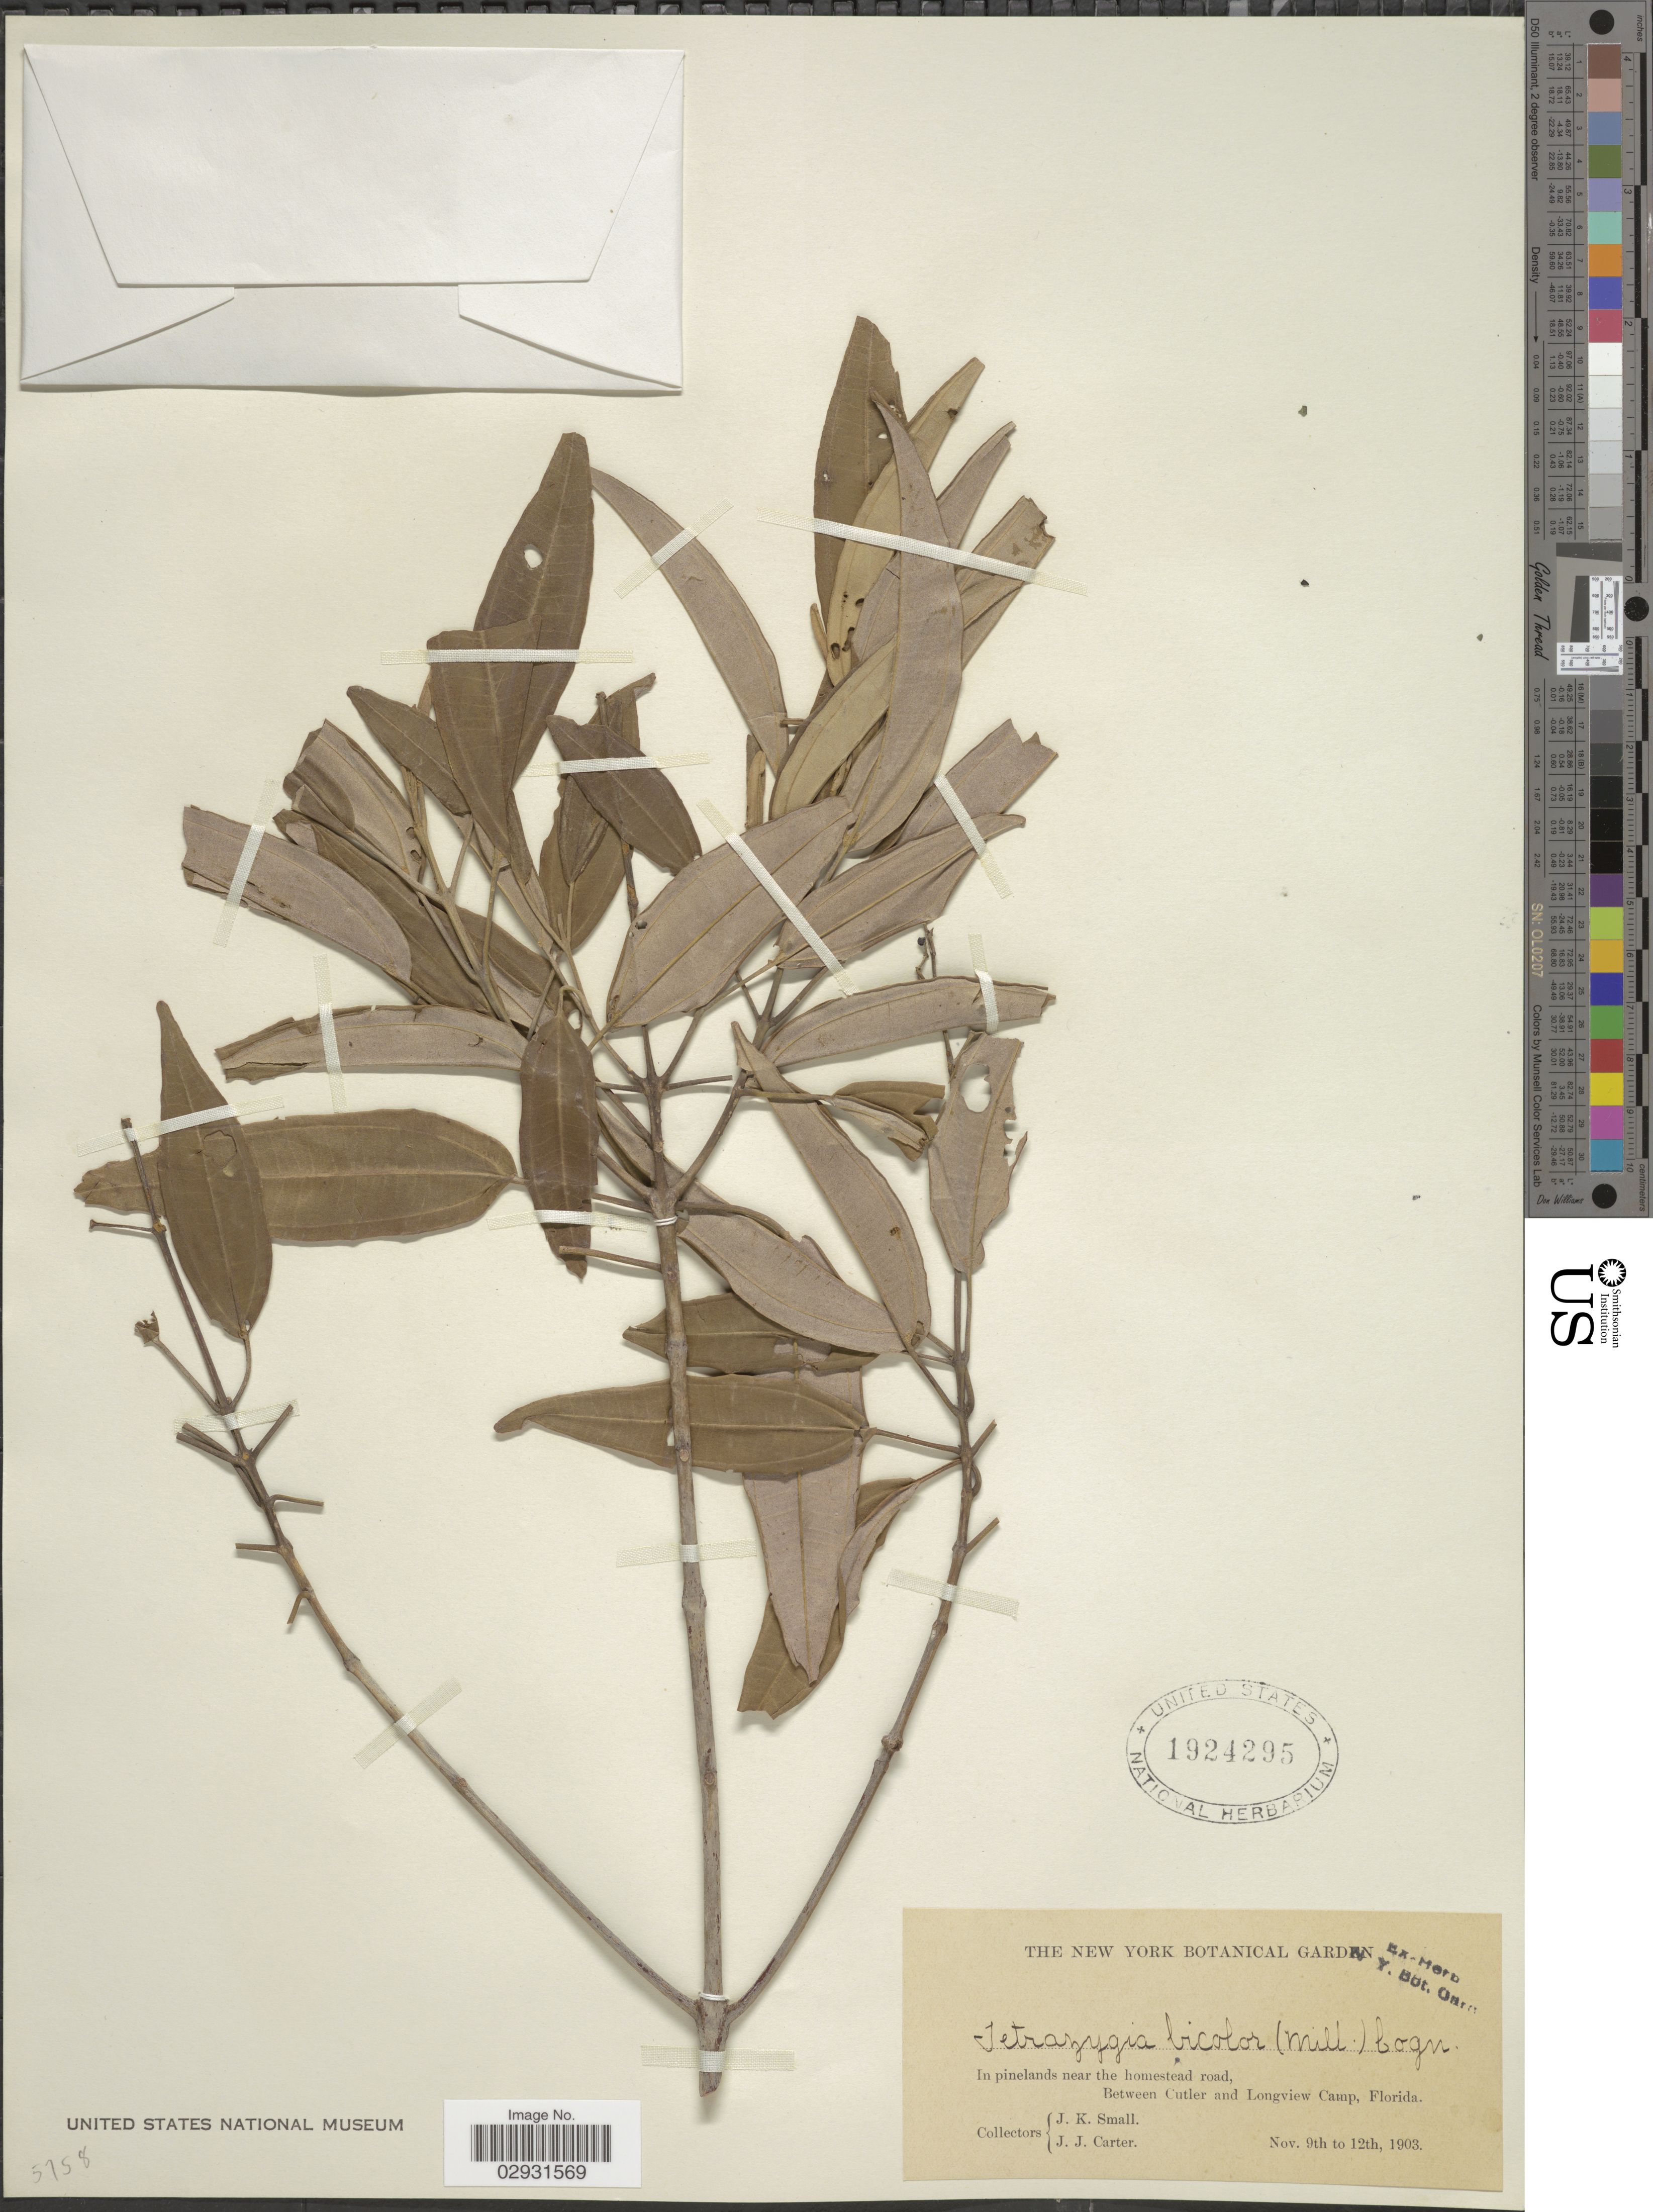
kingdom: Plantae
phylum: Tracheophyta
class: Magnoliopsida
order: Myrtales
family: Melastomataceae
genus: Tetrazygia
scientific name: Tetrazygia bicolor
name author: (Mill.) Cogn.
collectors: J. K. Small & J. Carter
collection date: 1903-11-09/1903-11-12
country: United States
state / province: Florida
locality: In pinelands near the homestead road, Between Cutler and Longview Camp.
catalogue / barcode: US 1924295